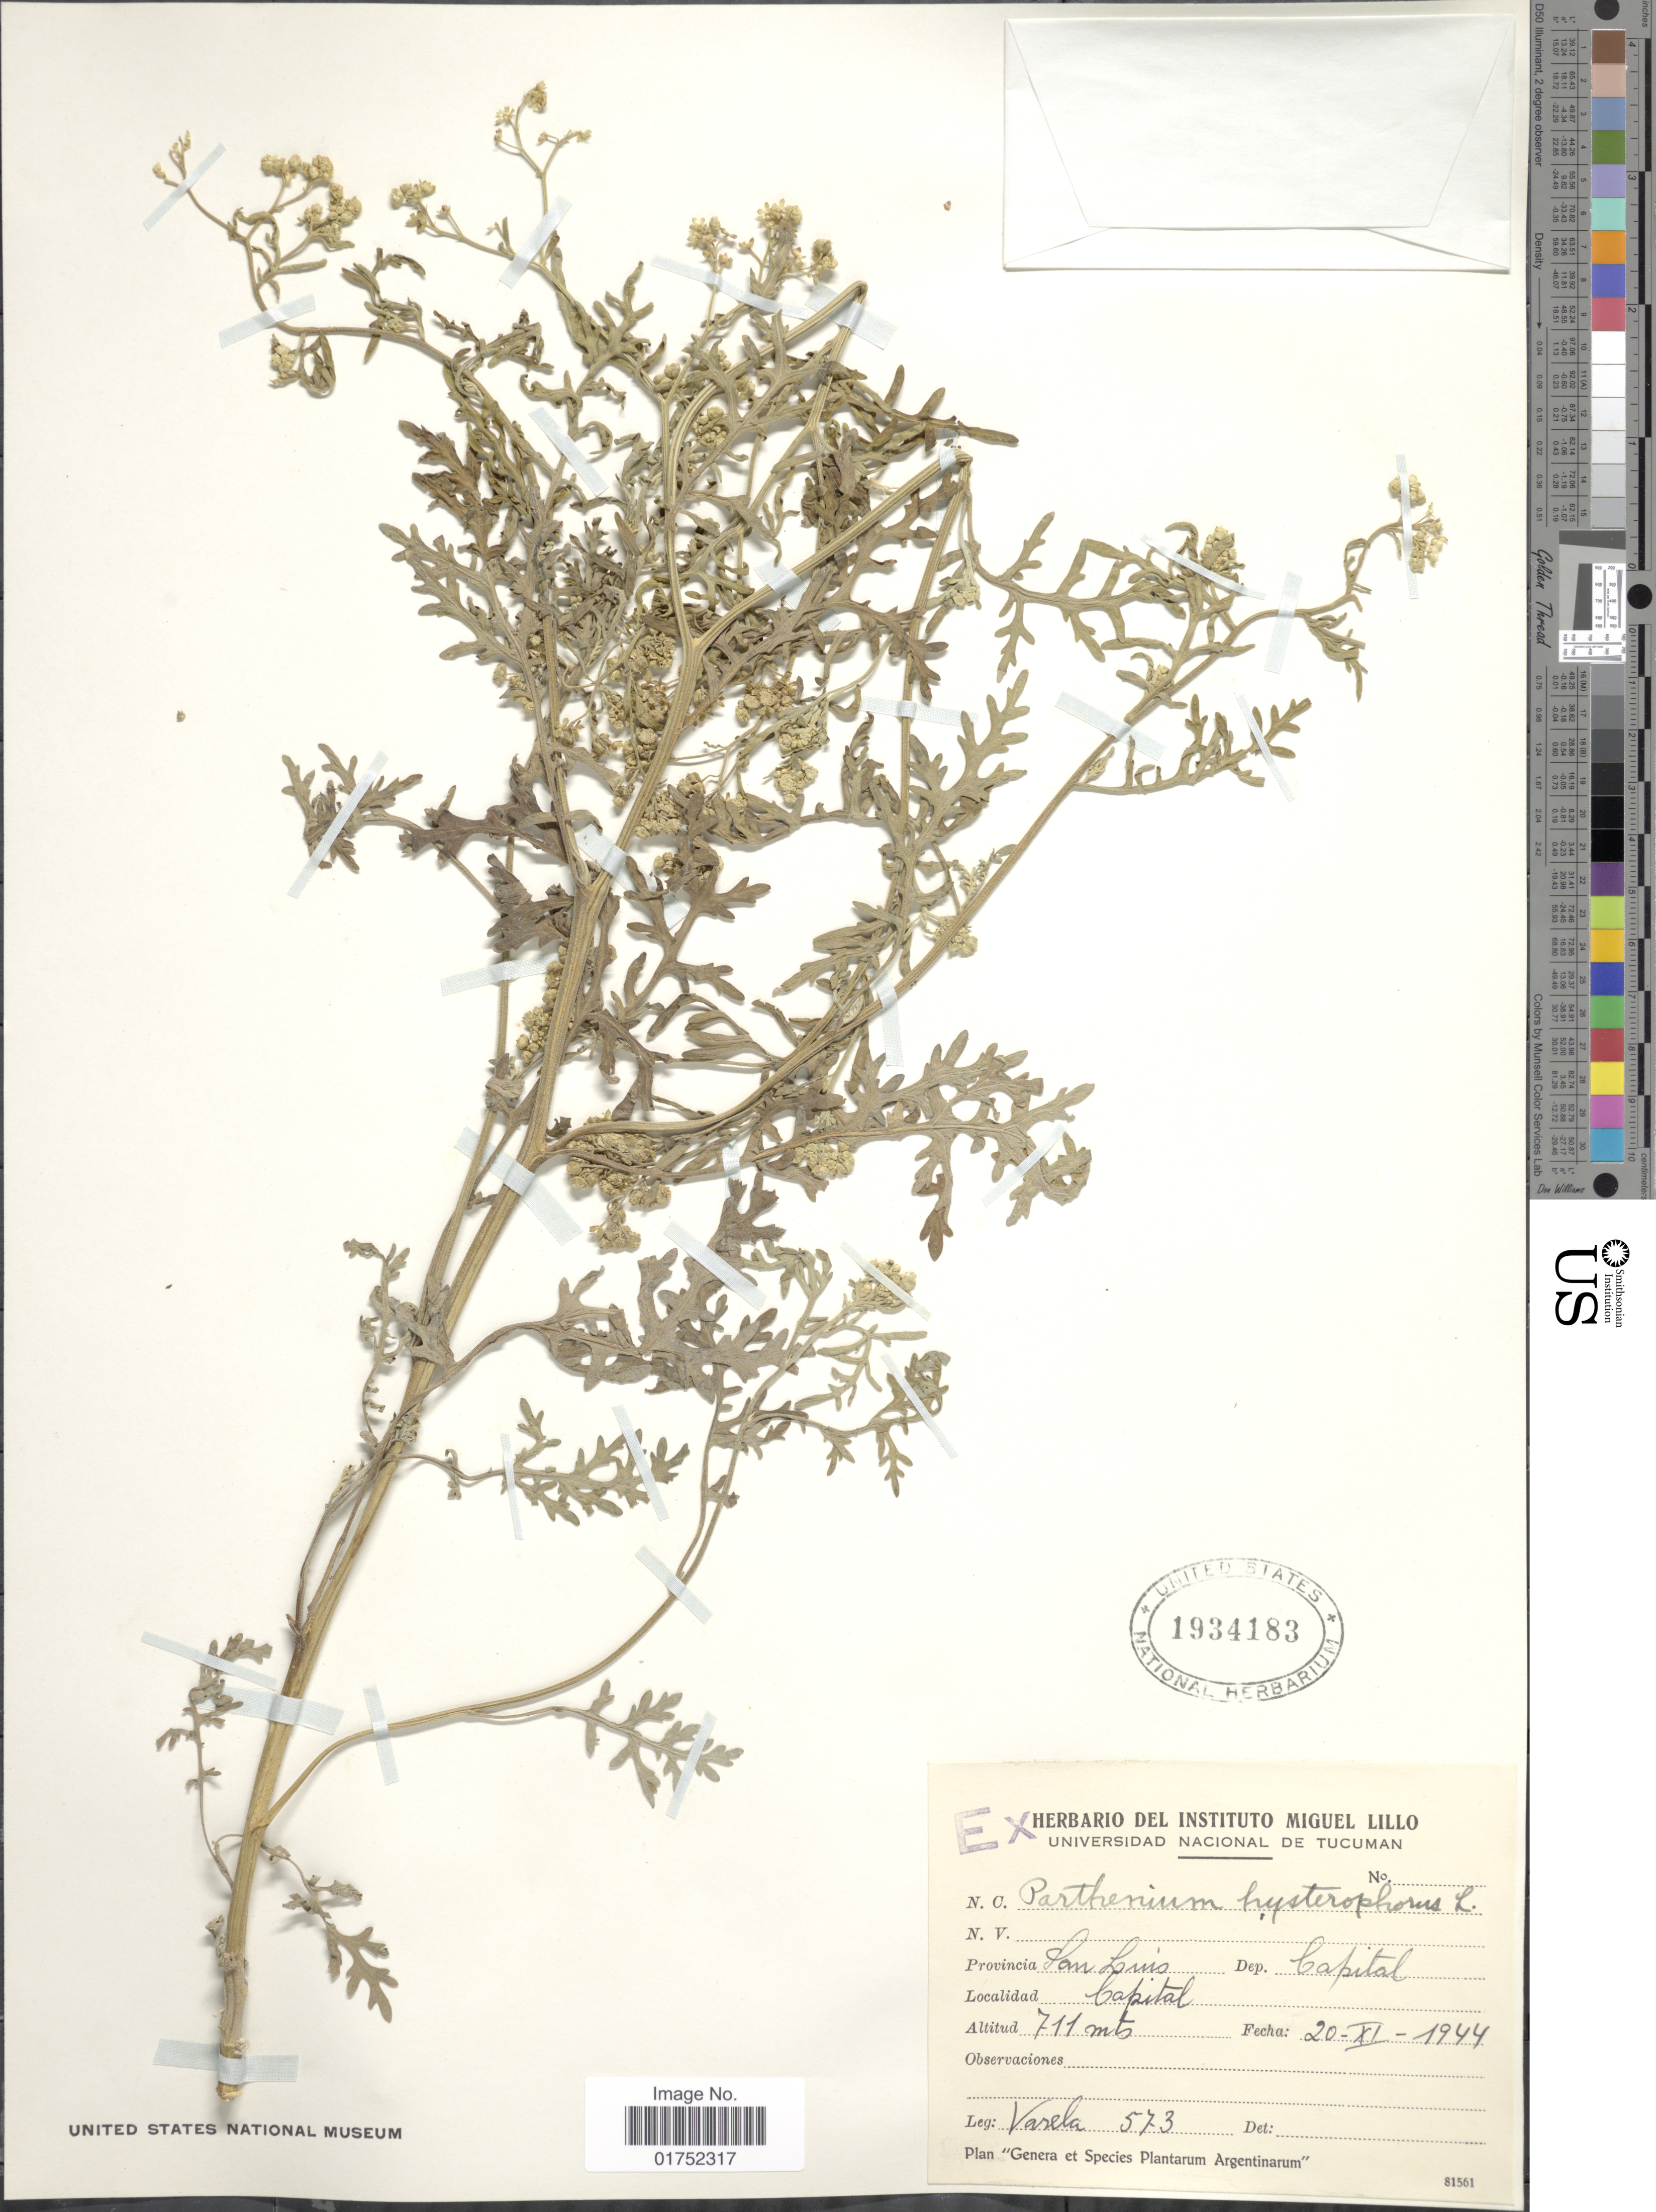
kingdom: Plantae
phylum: Tracheophyta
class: Magnoliopsida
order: Asterales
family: Asteraceae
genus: Parthenium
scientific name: Parthenium hysterophorus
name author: L.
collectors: -. Varela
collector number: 573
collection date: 1944-11-20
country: Argentina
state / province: San Luis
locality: Dep. Capital, Capital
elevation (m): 711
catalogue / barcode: US 1934183